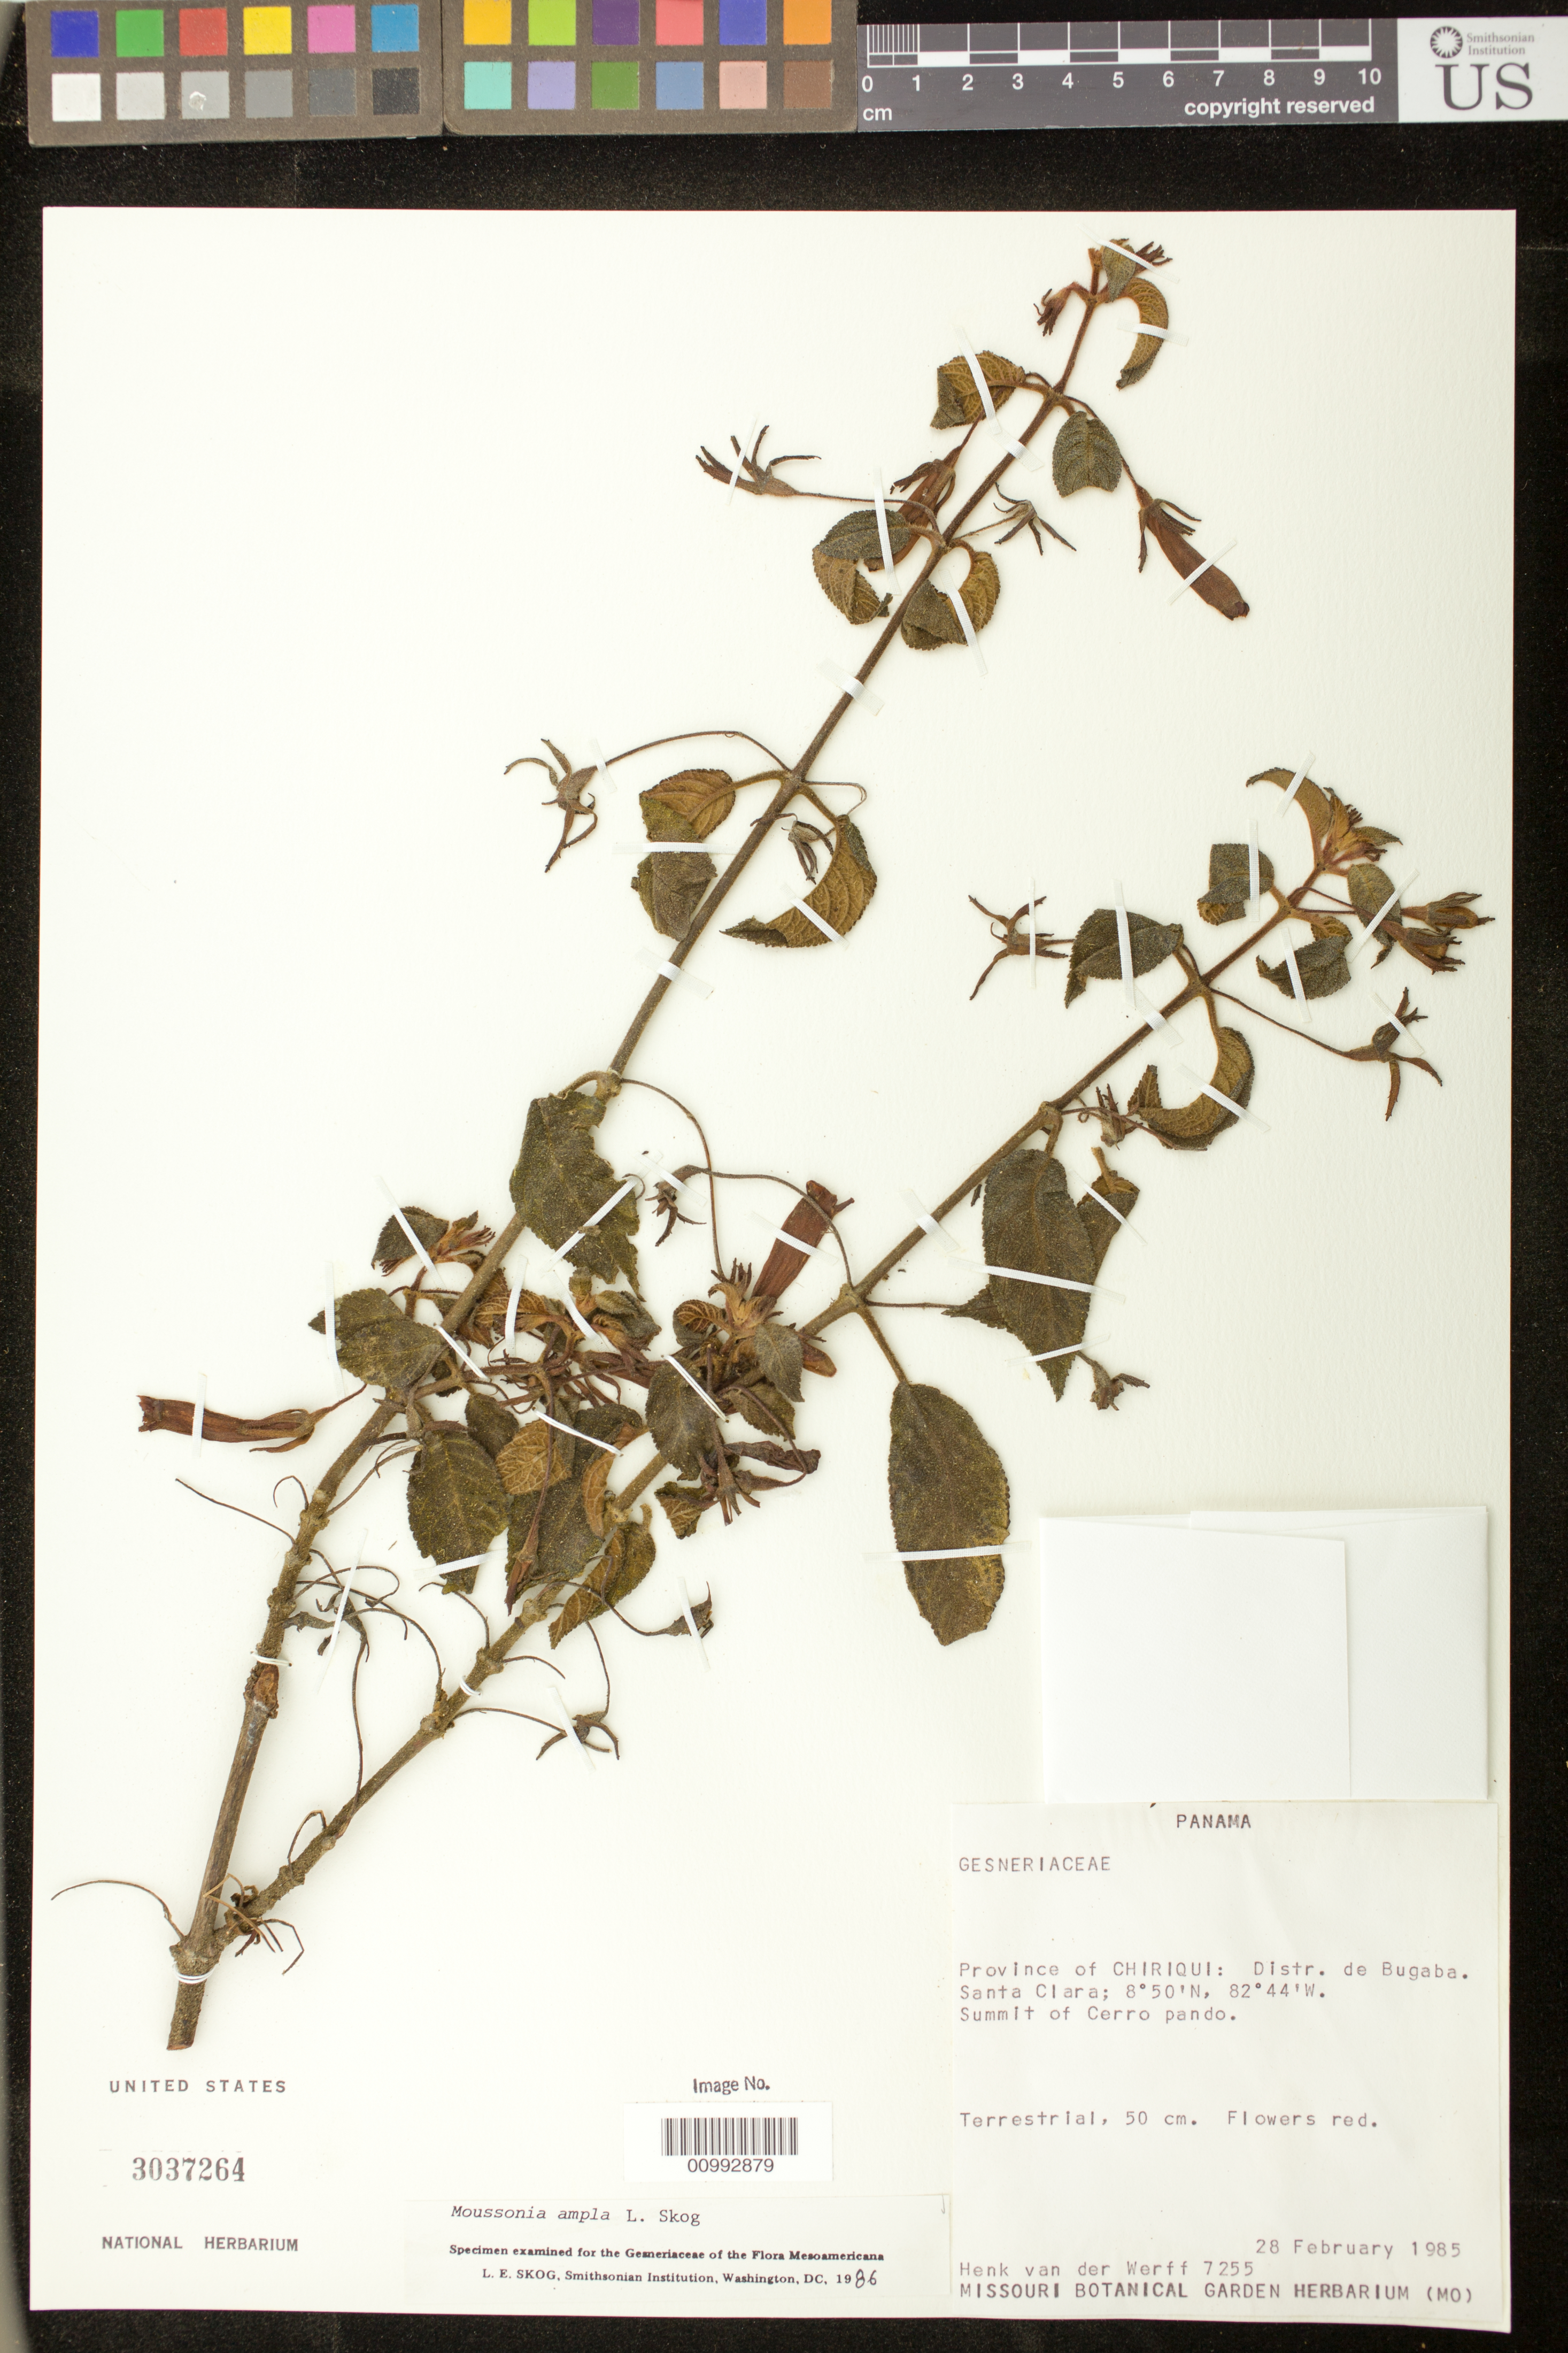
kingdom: Plantae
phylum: Tracheophyta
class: Magnoliopsida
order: Lamiales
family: Gesneriaceae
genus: Moussonia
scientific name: Moussonia ampla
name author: L.E. Skog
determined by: Skog, Laurence E.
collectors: H. van der Werff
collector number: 7255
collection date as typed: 28 Feb 1985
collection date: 1985-02-28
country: Panama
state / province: Chiriquí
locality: Province of Chiriquí: Distr. de Bugaba, Santa Clara, summit of Cerro Pando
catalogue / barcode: US 3037264